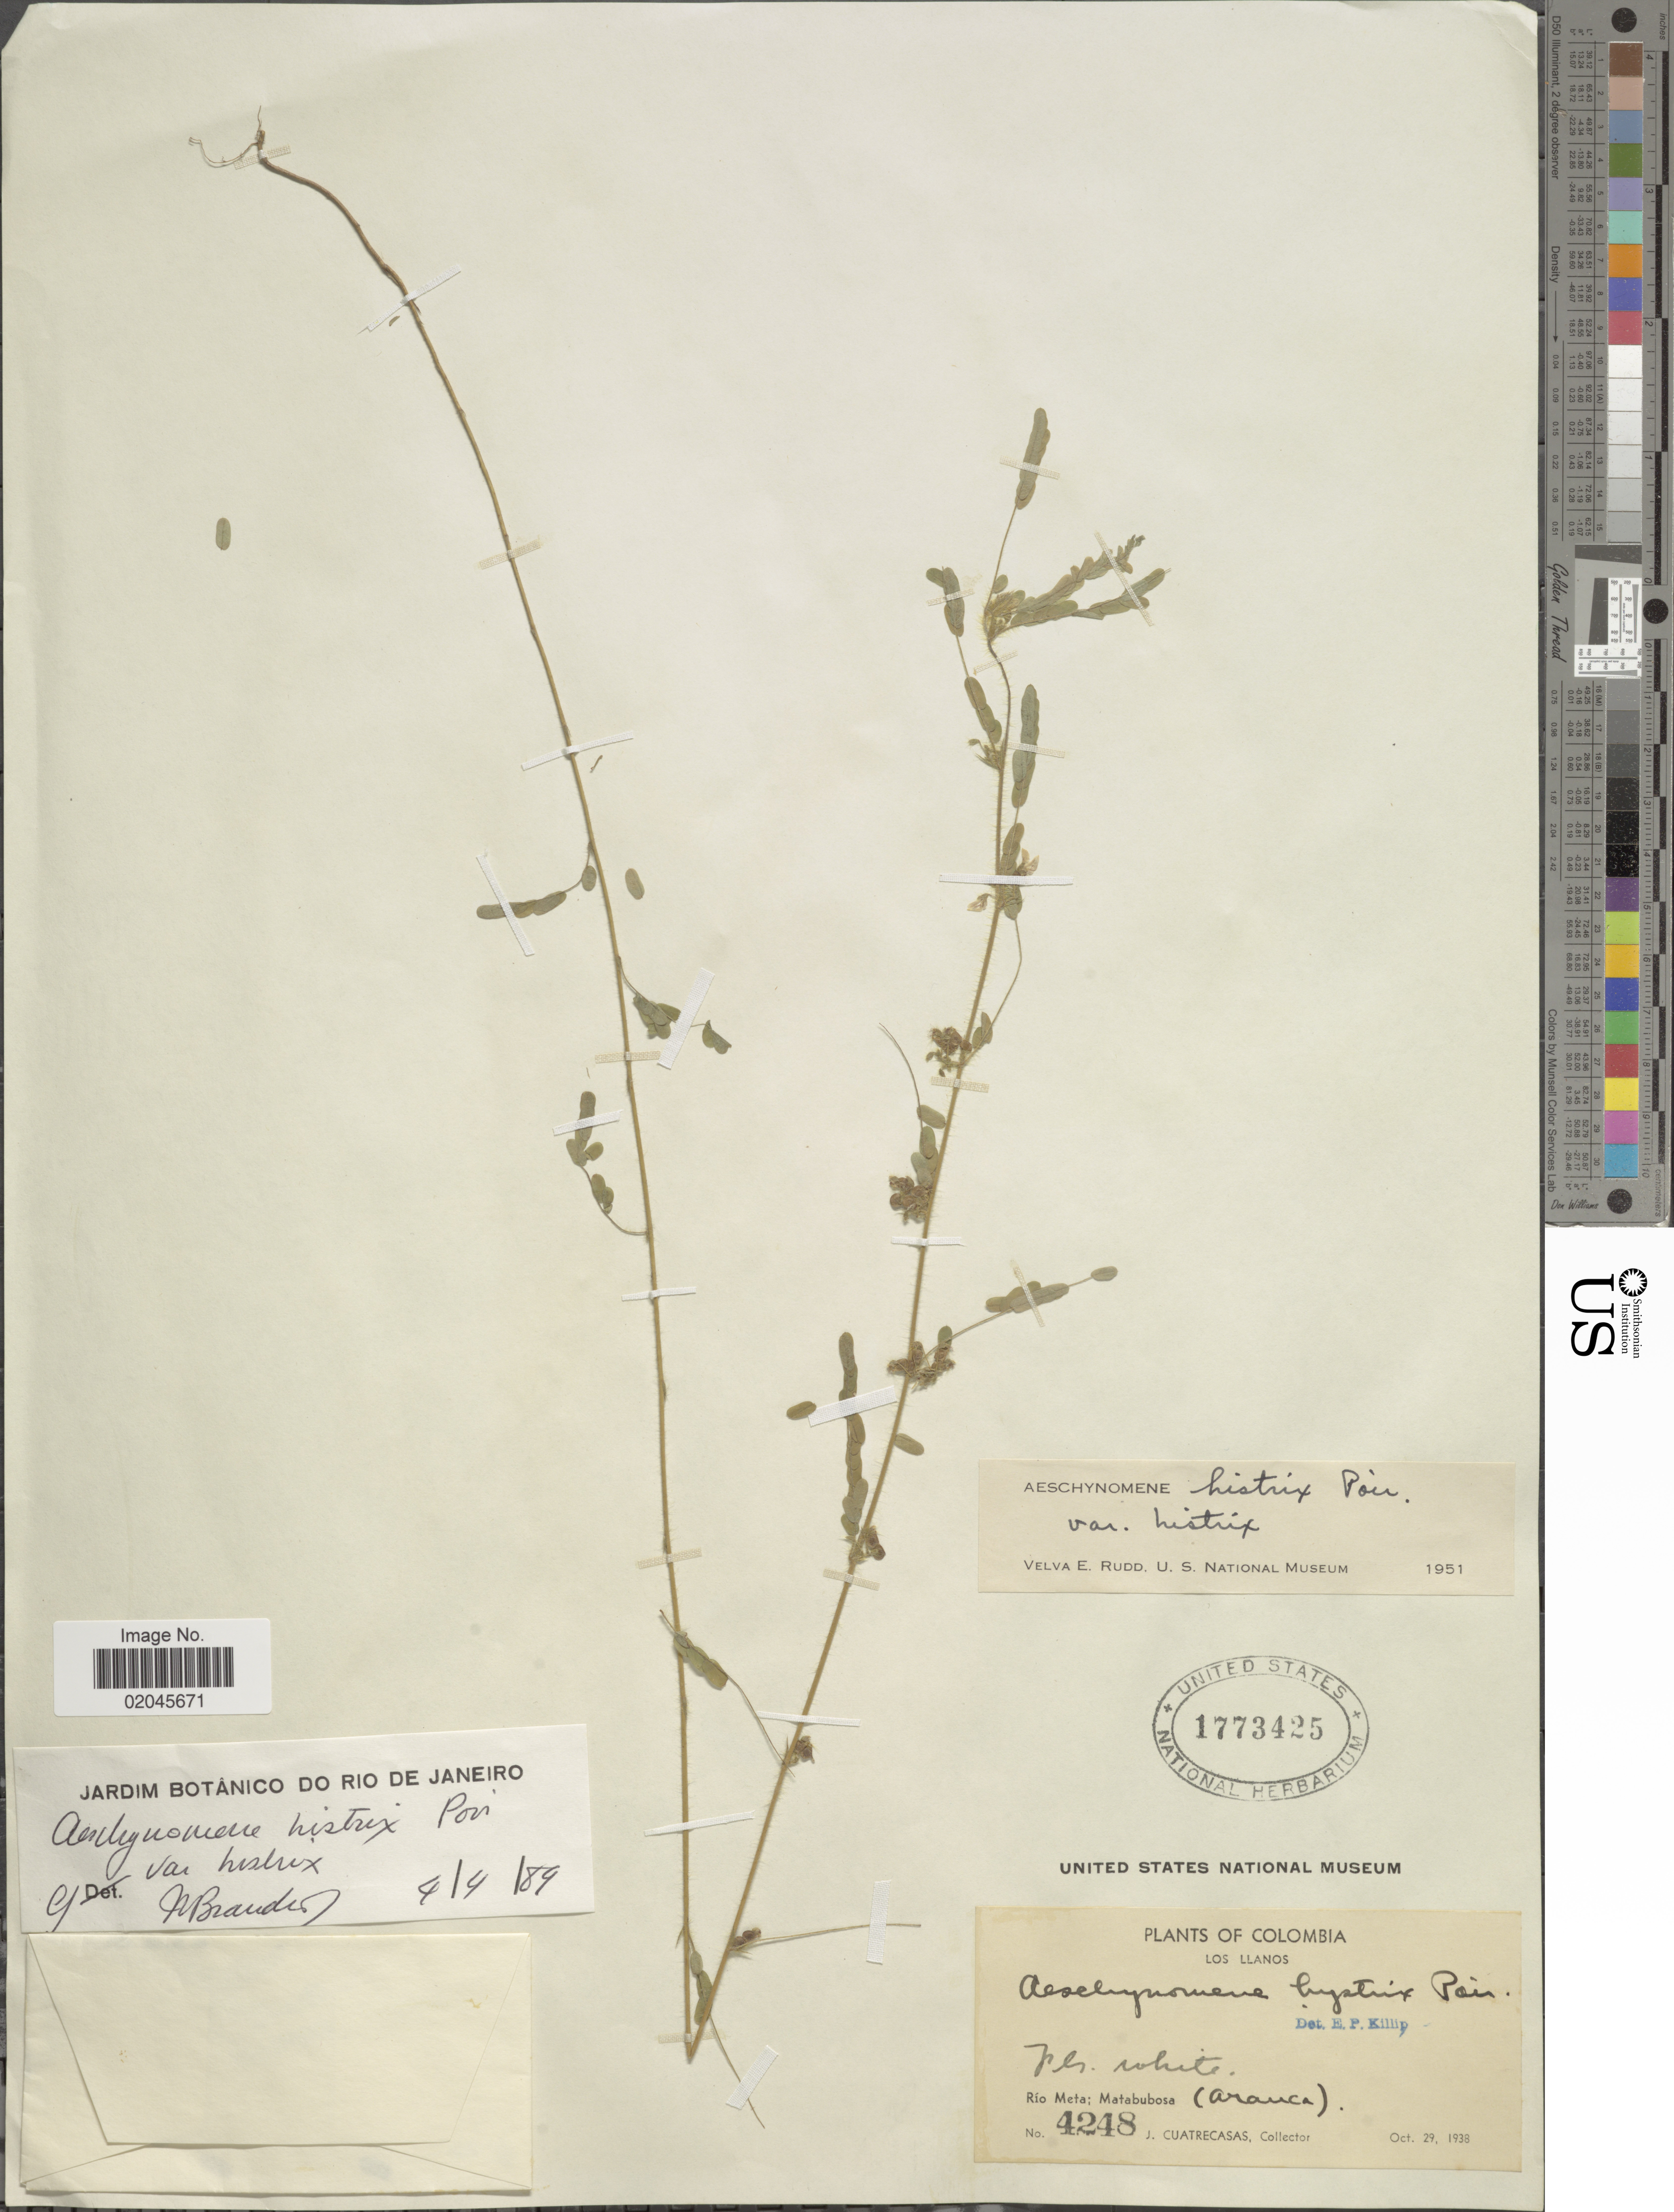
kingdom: Plantae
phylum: Tracheophyta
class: Magnoliopsida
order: Fabales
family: Fabaceae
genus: Aeschynomene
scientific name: Aeschynomene histrix var. histrix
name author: Poir.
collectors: J. Cuatrecasas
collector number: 4248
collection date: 1938-10-29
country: Colombia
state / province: Meta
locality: Los Llanos, Rio Meta: Matabubosa (arauca).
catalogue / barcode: US 1773425